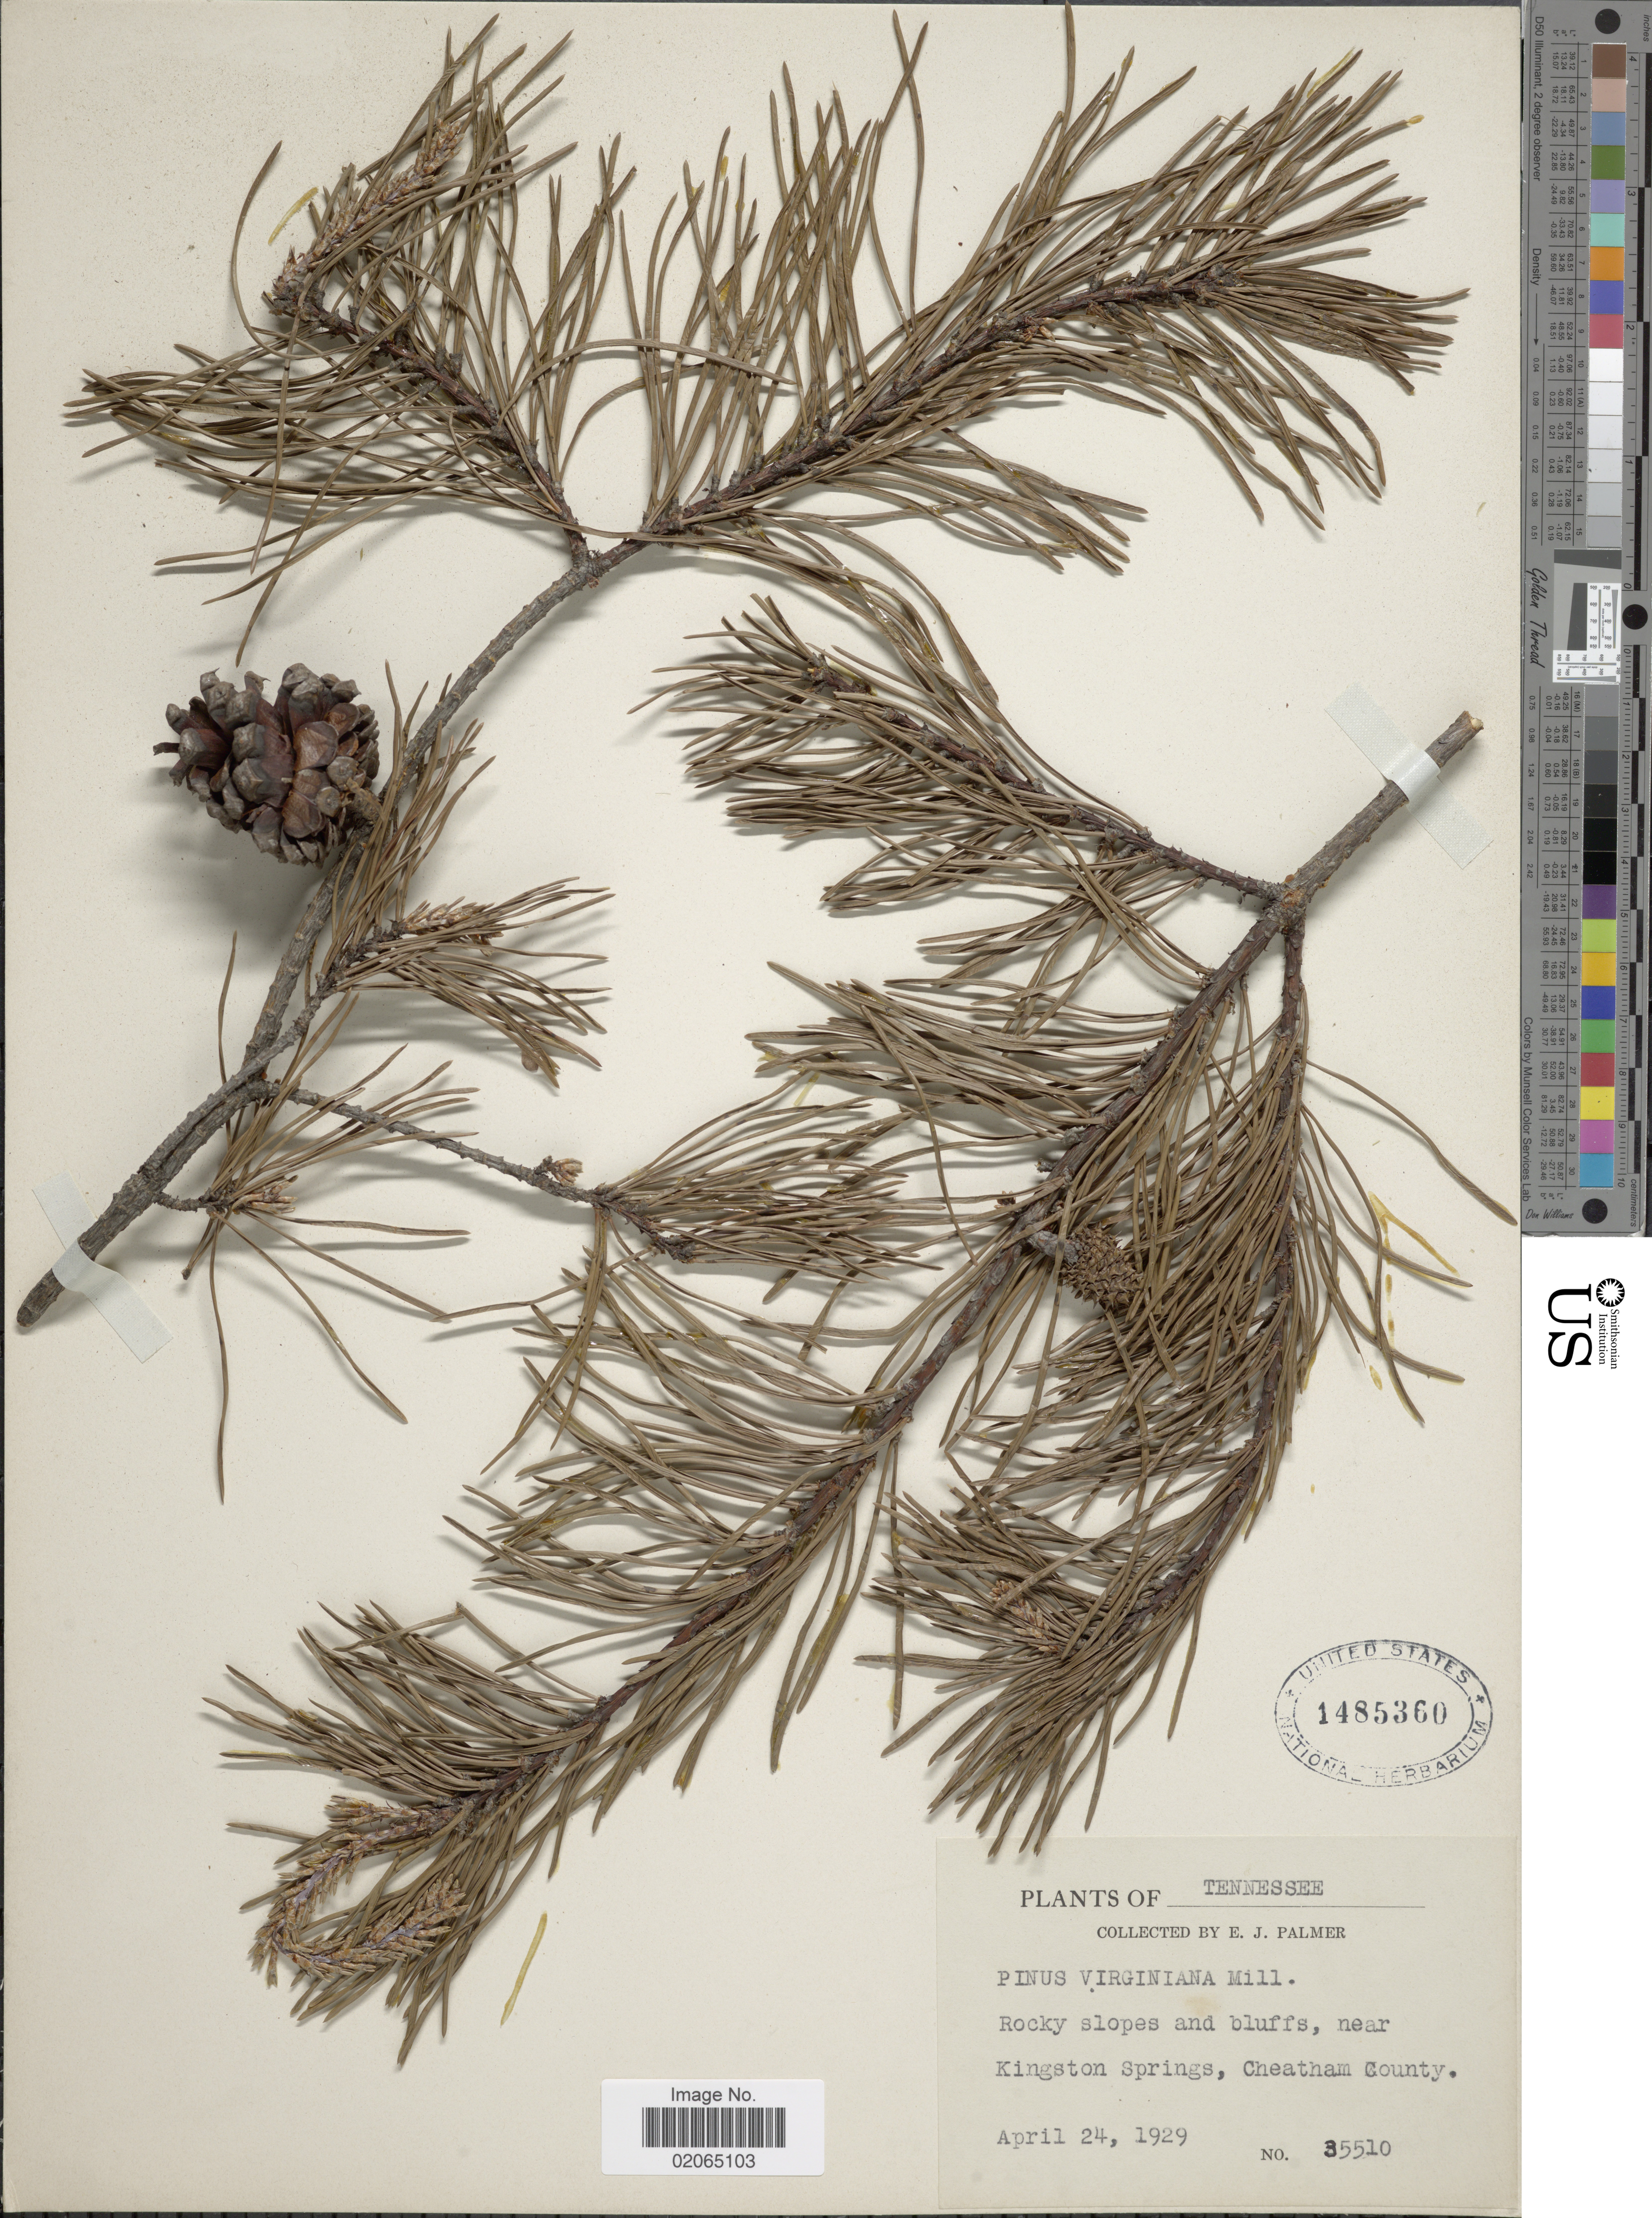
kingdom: Plantae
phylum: Tracheophyta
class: Pinopsida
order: Pinales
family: Pinaceae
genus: Pinus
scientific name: Pinus virginiana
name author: Mill.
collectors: E. J. Palmer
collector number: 35510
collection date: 1929-04-24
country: United States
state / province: Tennessee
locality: Near Kingston Springs, Cheatham County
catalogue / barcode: US 1485360